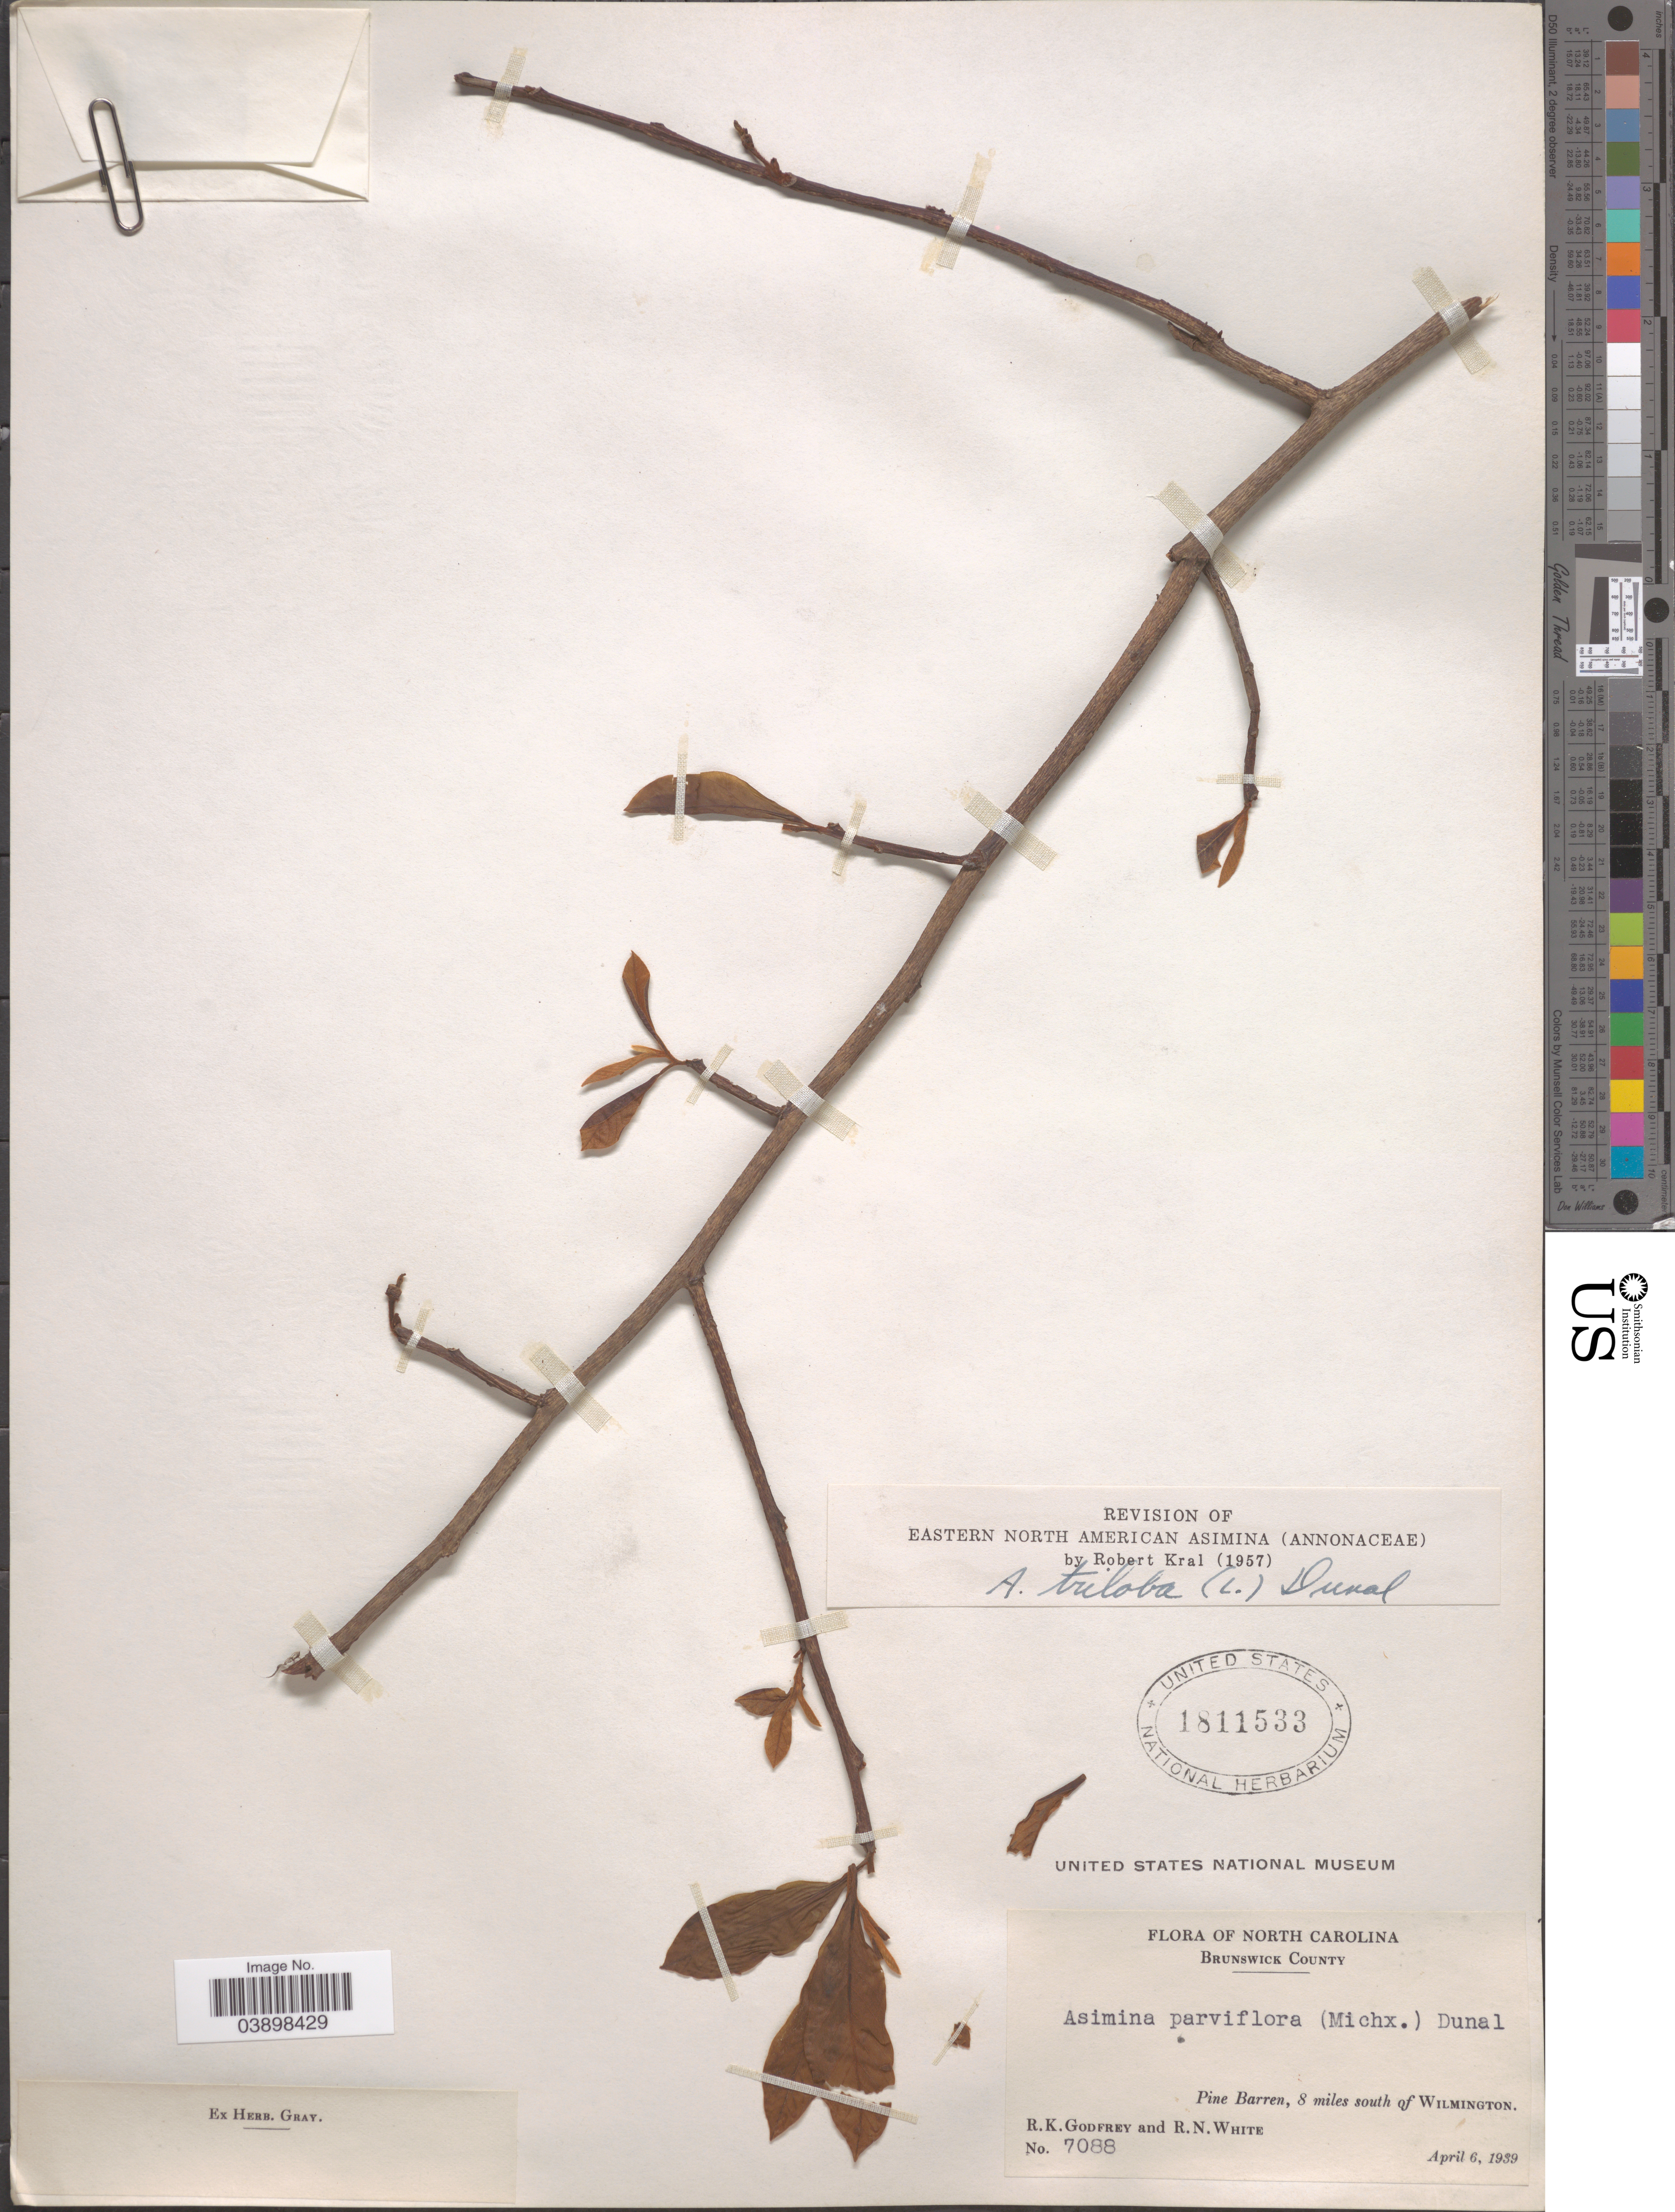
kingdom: Plantae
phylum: Tracheophyta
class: Magnoliopsida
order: Magnoliales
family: Annonaceae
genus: Asimina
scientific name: Asimina triloba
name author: (L.) Dunal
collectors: R. K. Godfrey & R. N. White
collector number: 7088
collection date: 1939-04-06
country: United States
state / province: North Carolina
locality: Brunswick County. Pine Barren, 8 miles south of Wilmington.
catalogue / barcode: US 1811533